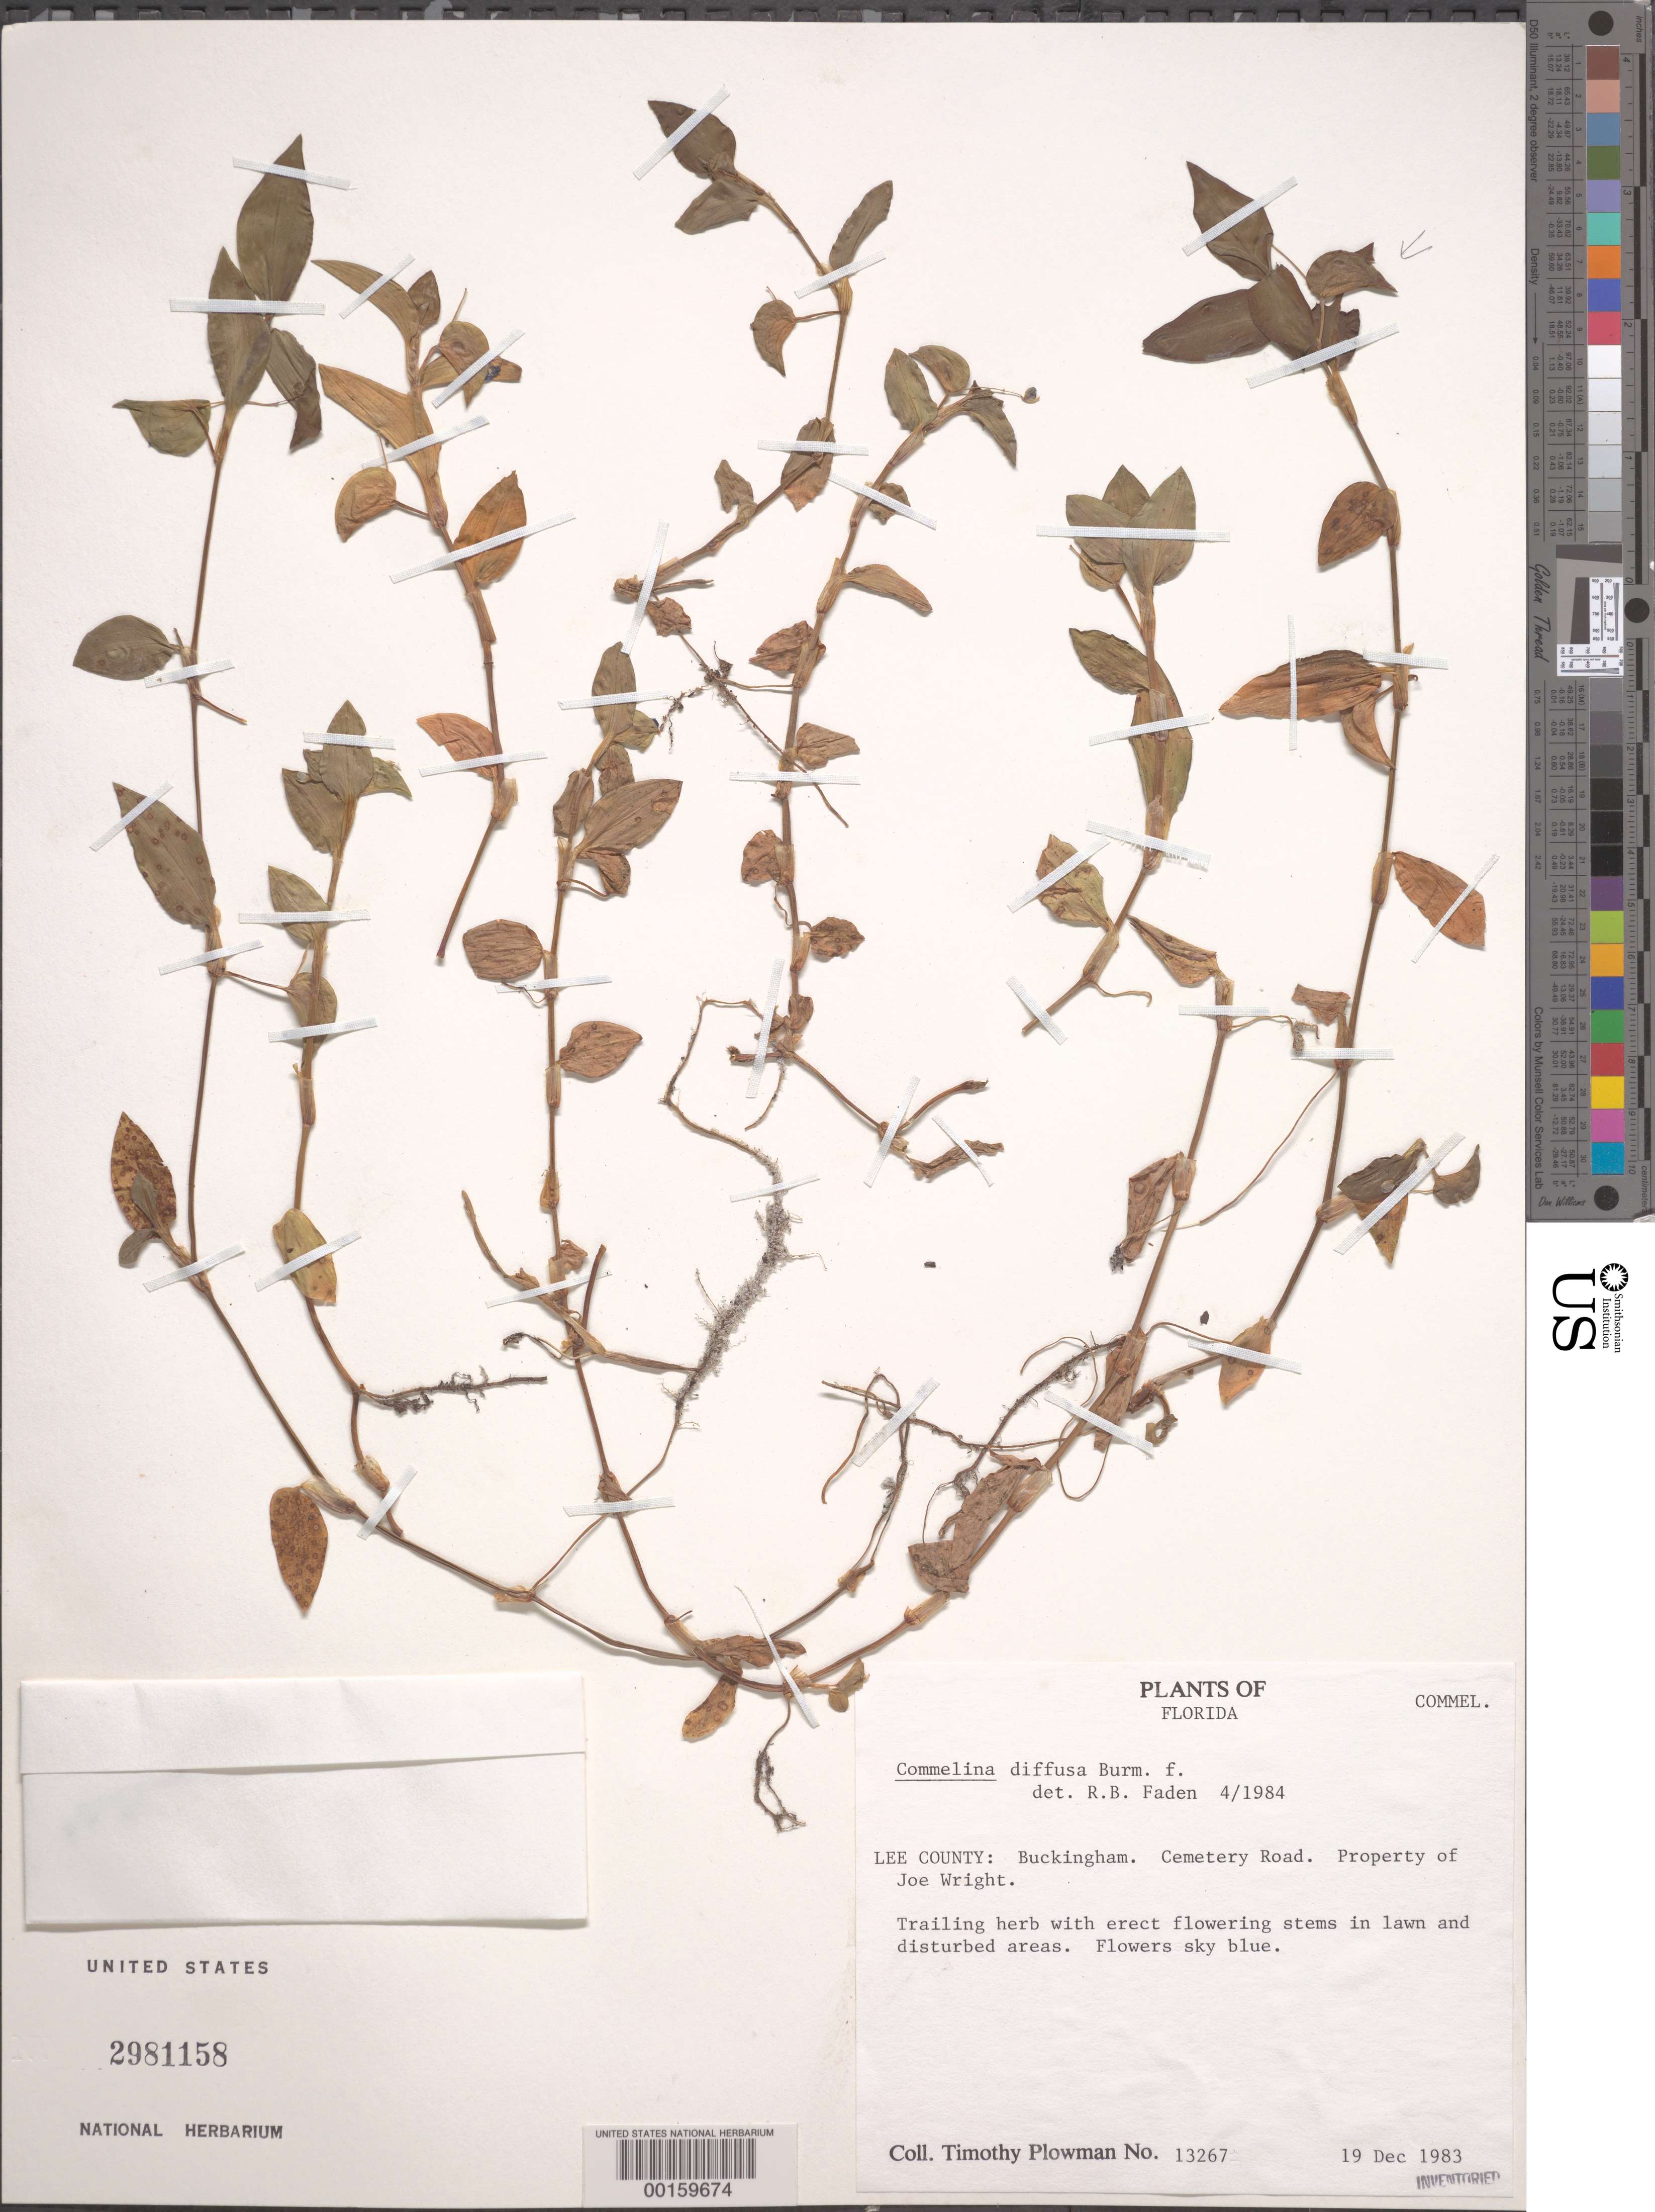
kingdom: Plantae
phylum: Tracheophyta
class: Liliopsida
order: Commelinales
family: Commelinaceae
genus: Commelina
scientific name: Commelina diffusa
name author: Burm. f.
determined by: Faden, Robert B., (US), Smithsonian Institution - National Museum of Natural History (UNITED STATES)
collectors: T. Plowman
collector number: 13267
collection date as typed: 19 Dec 1983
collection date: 1983-12-19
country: United States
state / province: Florida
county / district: Lee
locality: Buckingham, cemetery rd., property of joe wright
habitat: In lawn and disturbed areas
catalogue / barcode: US 2981158